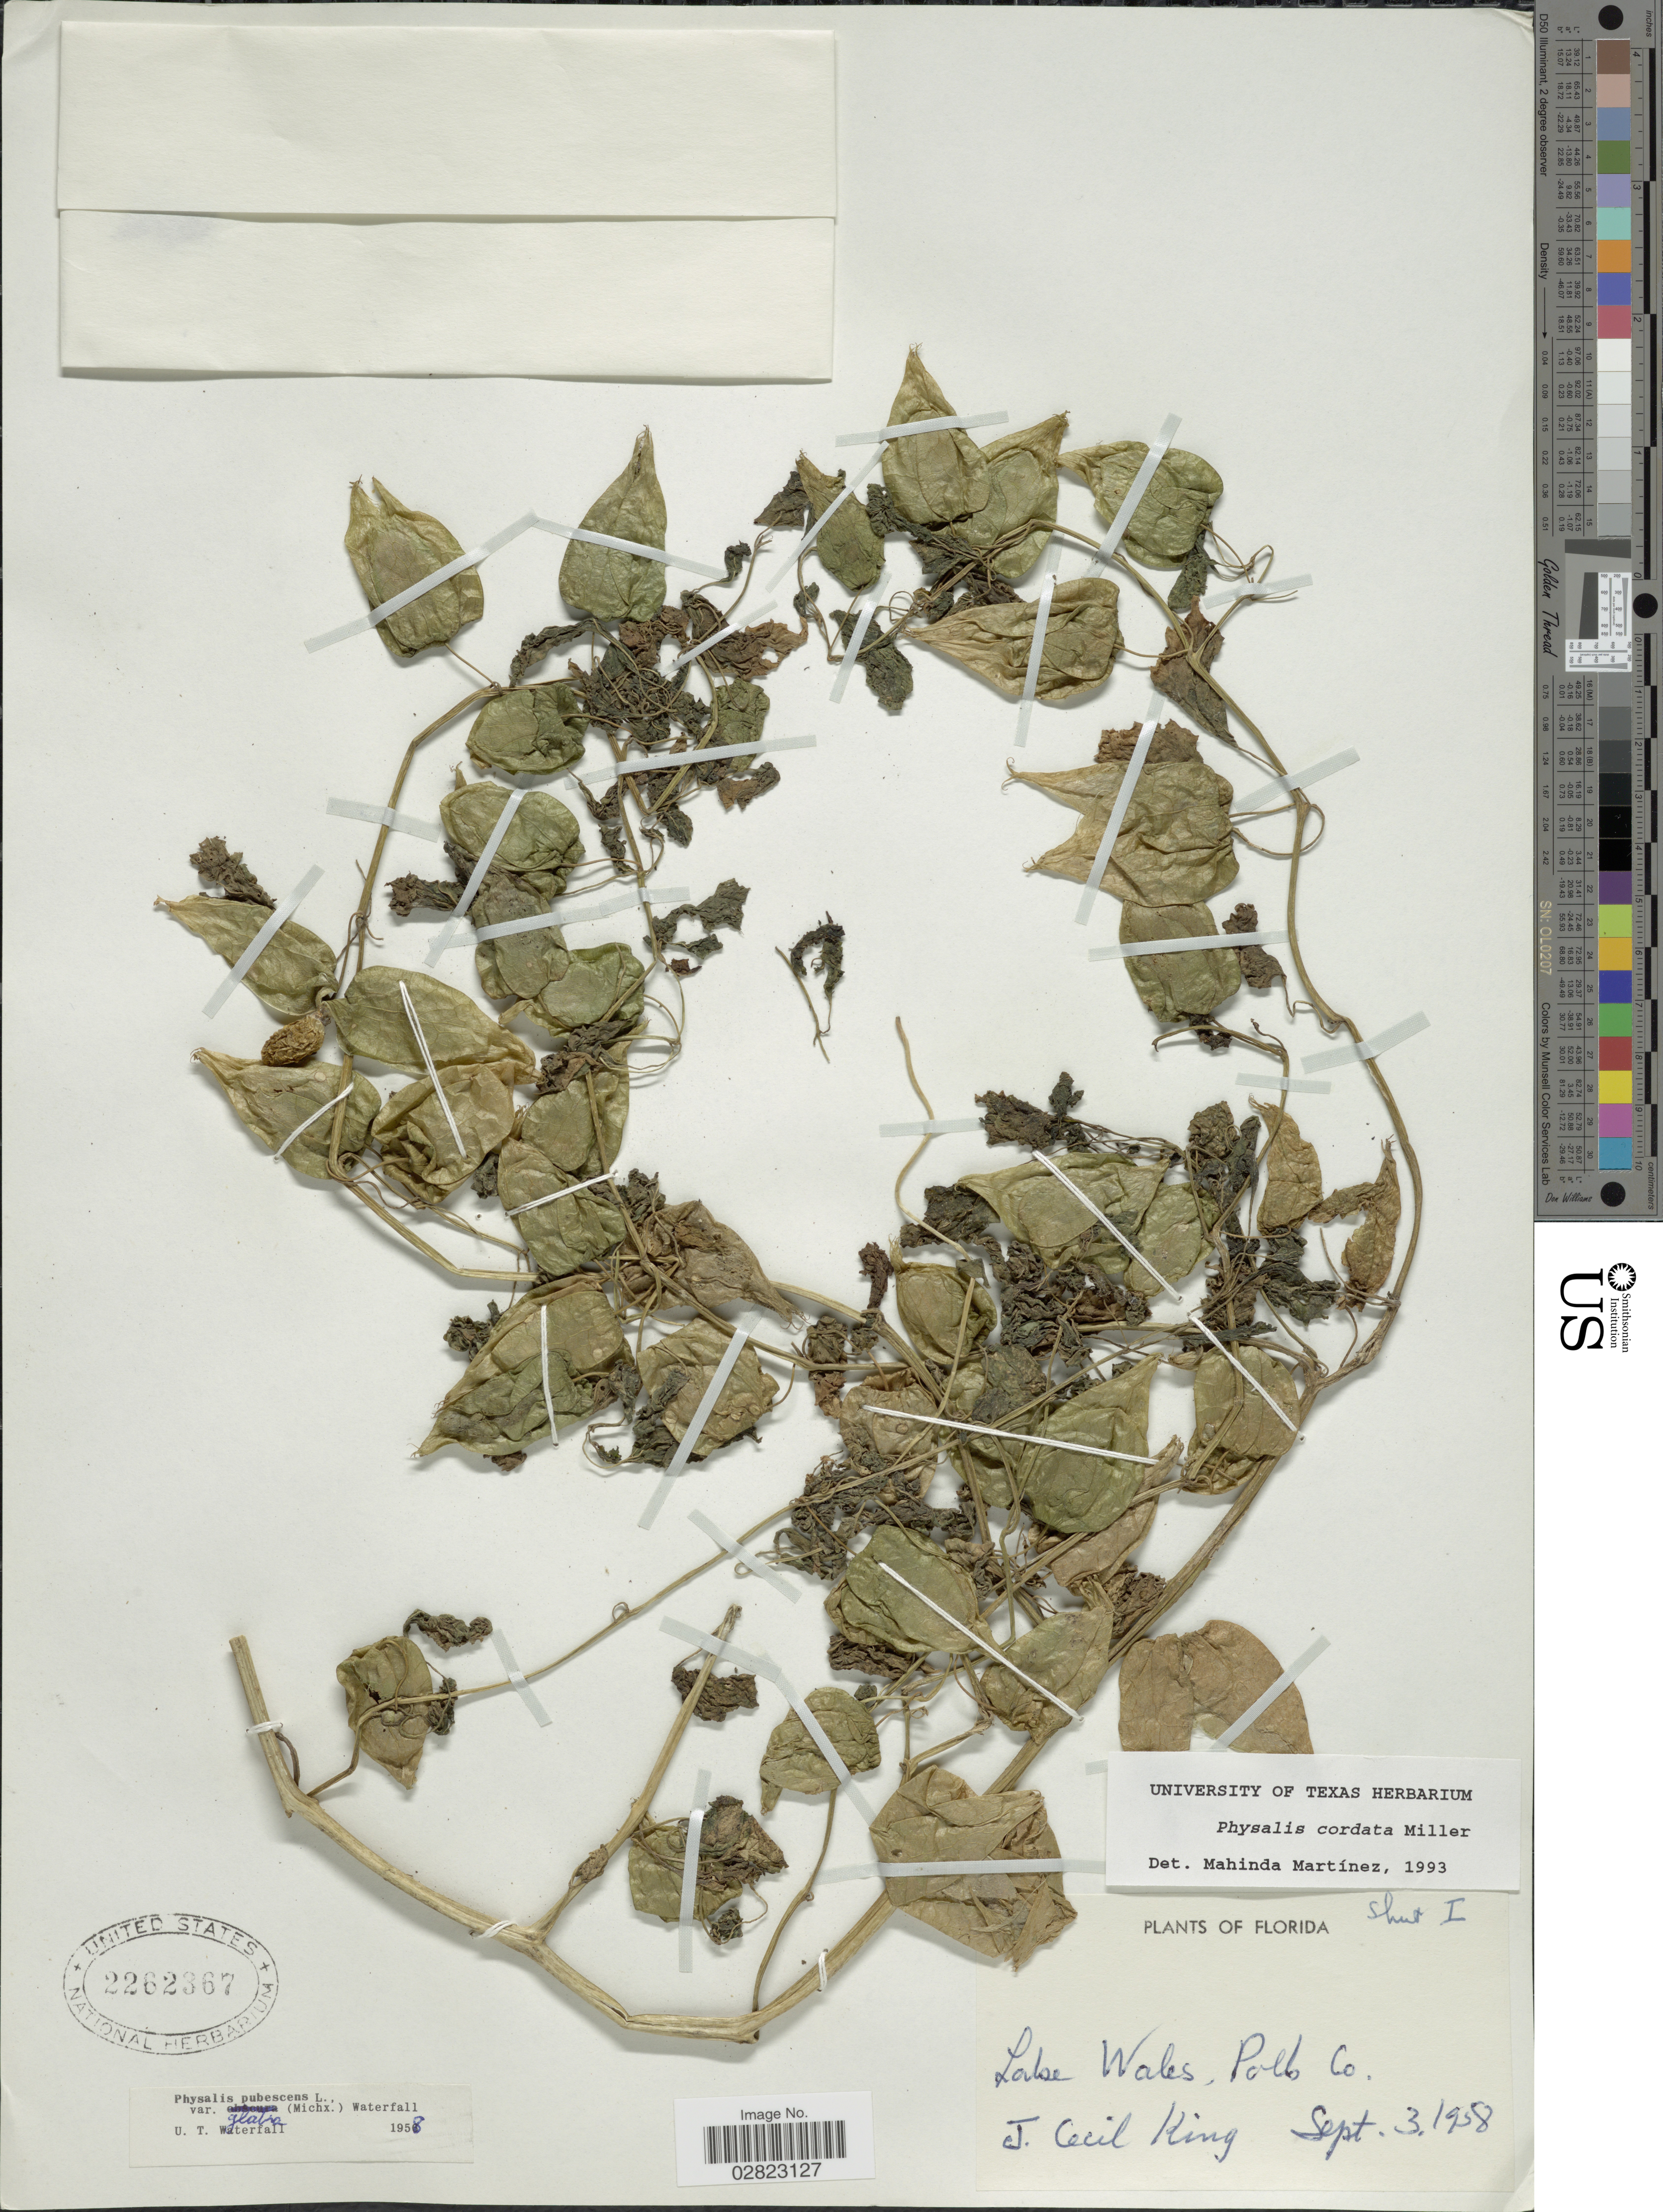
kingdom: Plantae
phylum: Tracheophyta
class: Magnoliopsida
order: Solanales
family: Solanaceae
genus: Physalis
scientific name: Physalis cordata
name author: Mill.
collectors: J. King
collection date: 1958-09-03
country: United States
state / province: Florida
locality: Lake Wales, Polk. Co.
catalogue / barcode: US 2262367